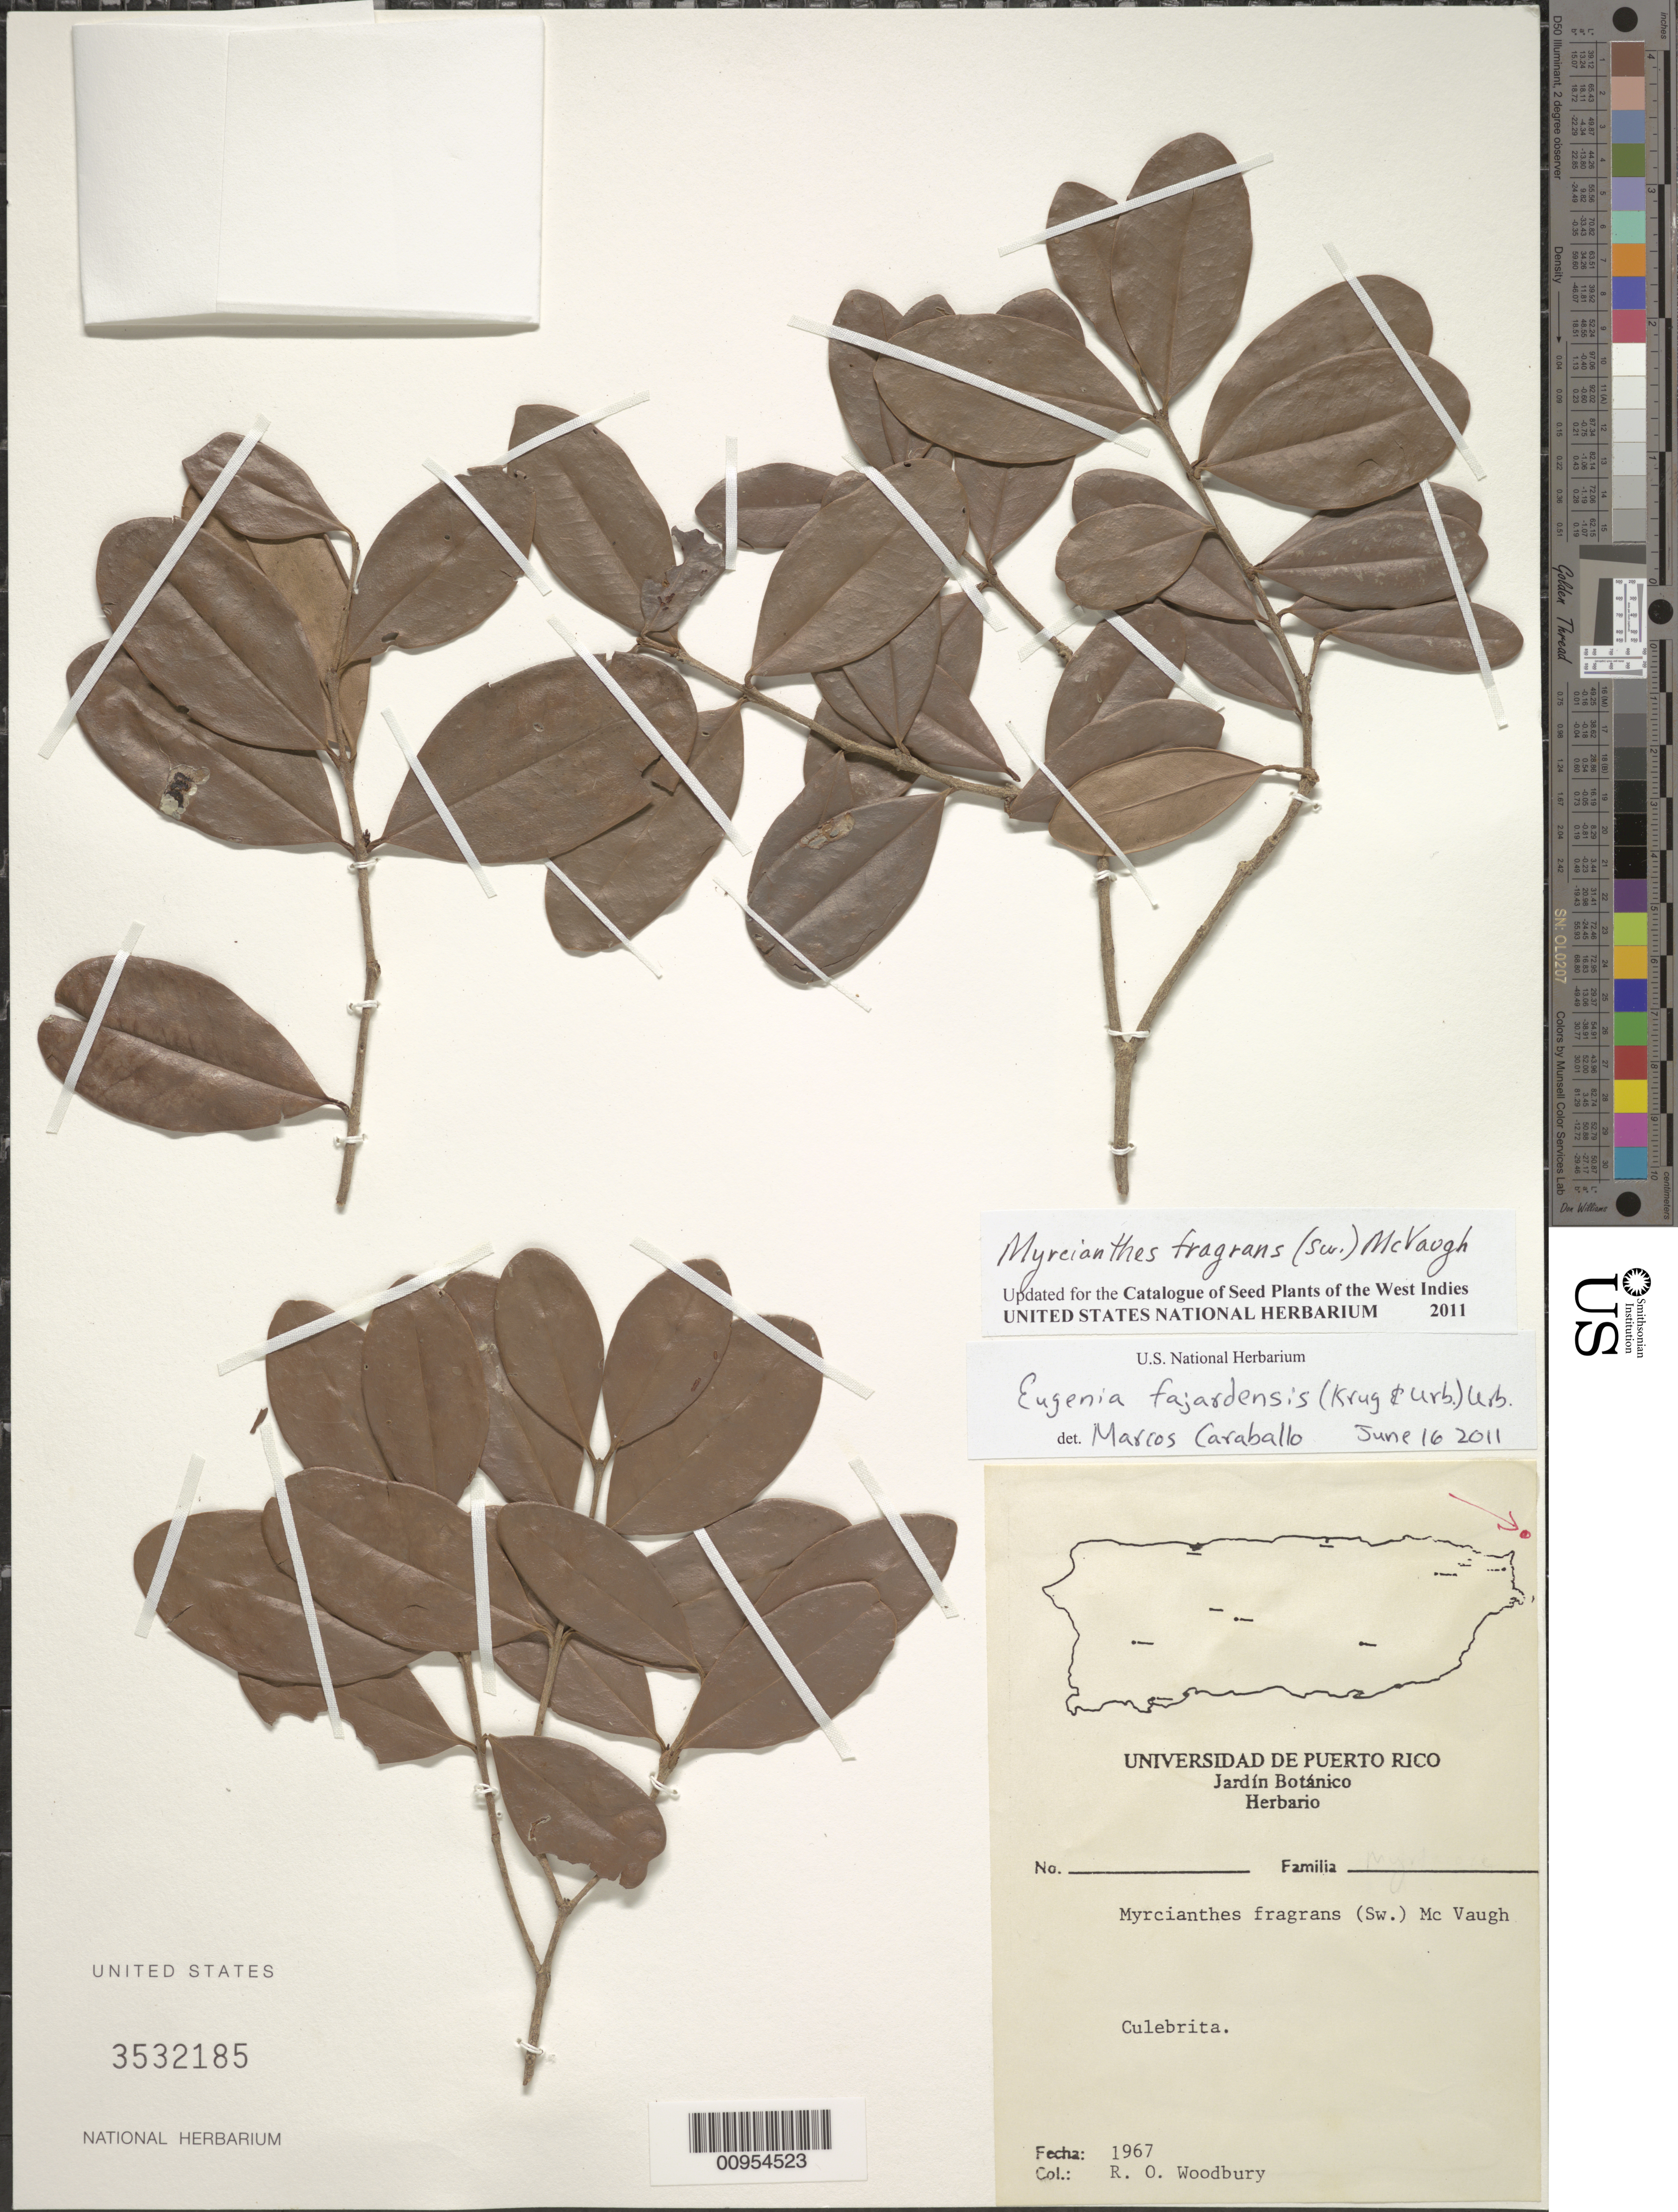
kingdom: Plantae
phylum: Tracheophyta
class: Magnoliopsida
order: Myrtales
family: Myrtaceae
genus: Myrcianthes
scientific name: Myrcianthes fragrans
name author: (Sw.) McVaugh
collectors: R. O. Woodbury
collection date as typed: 1967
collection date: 1967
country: Puerto Rico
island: Culebrita Island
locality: Culebrita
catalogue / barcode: US 3532185